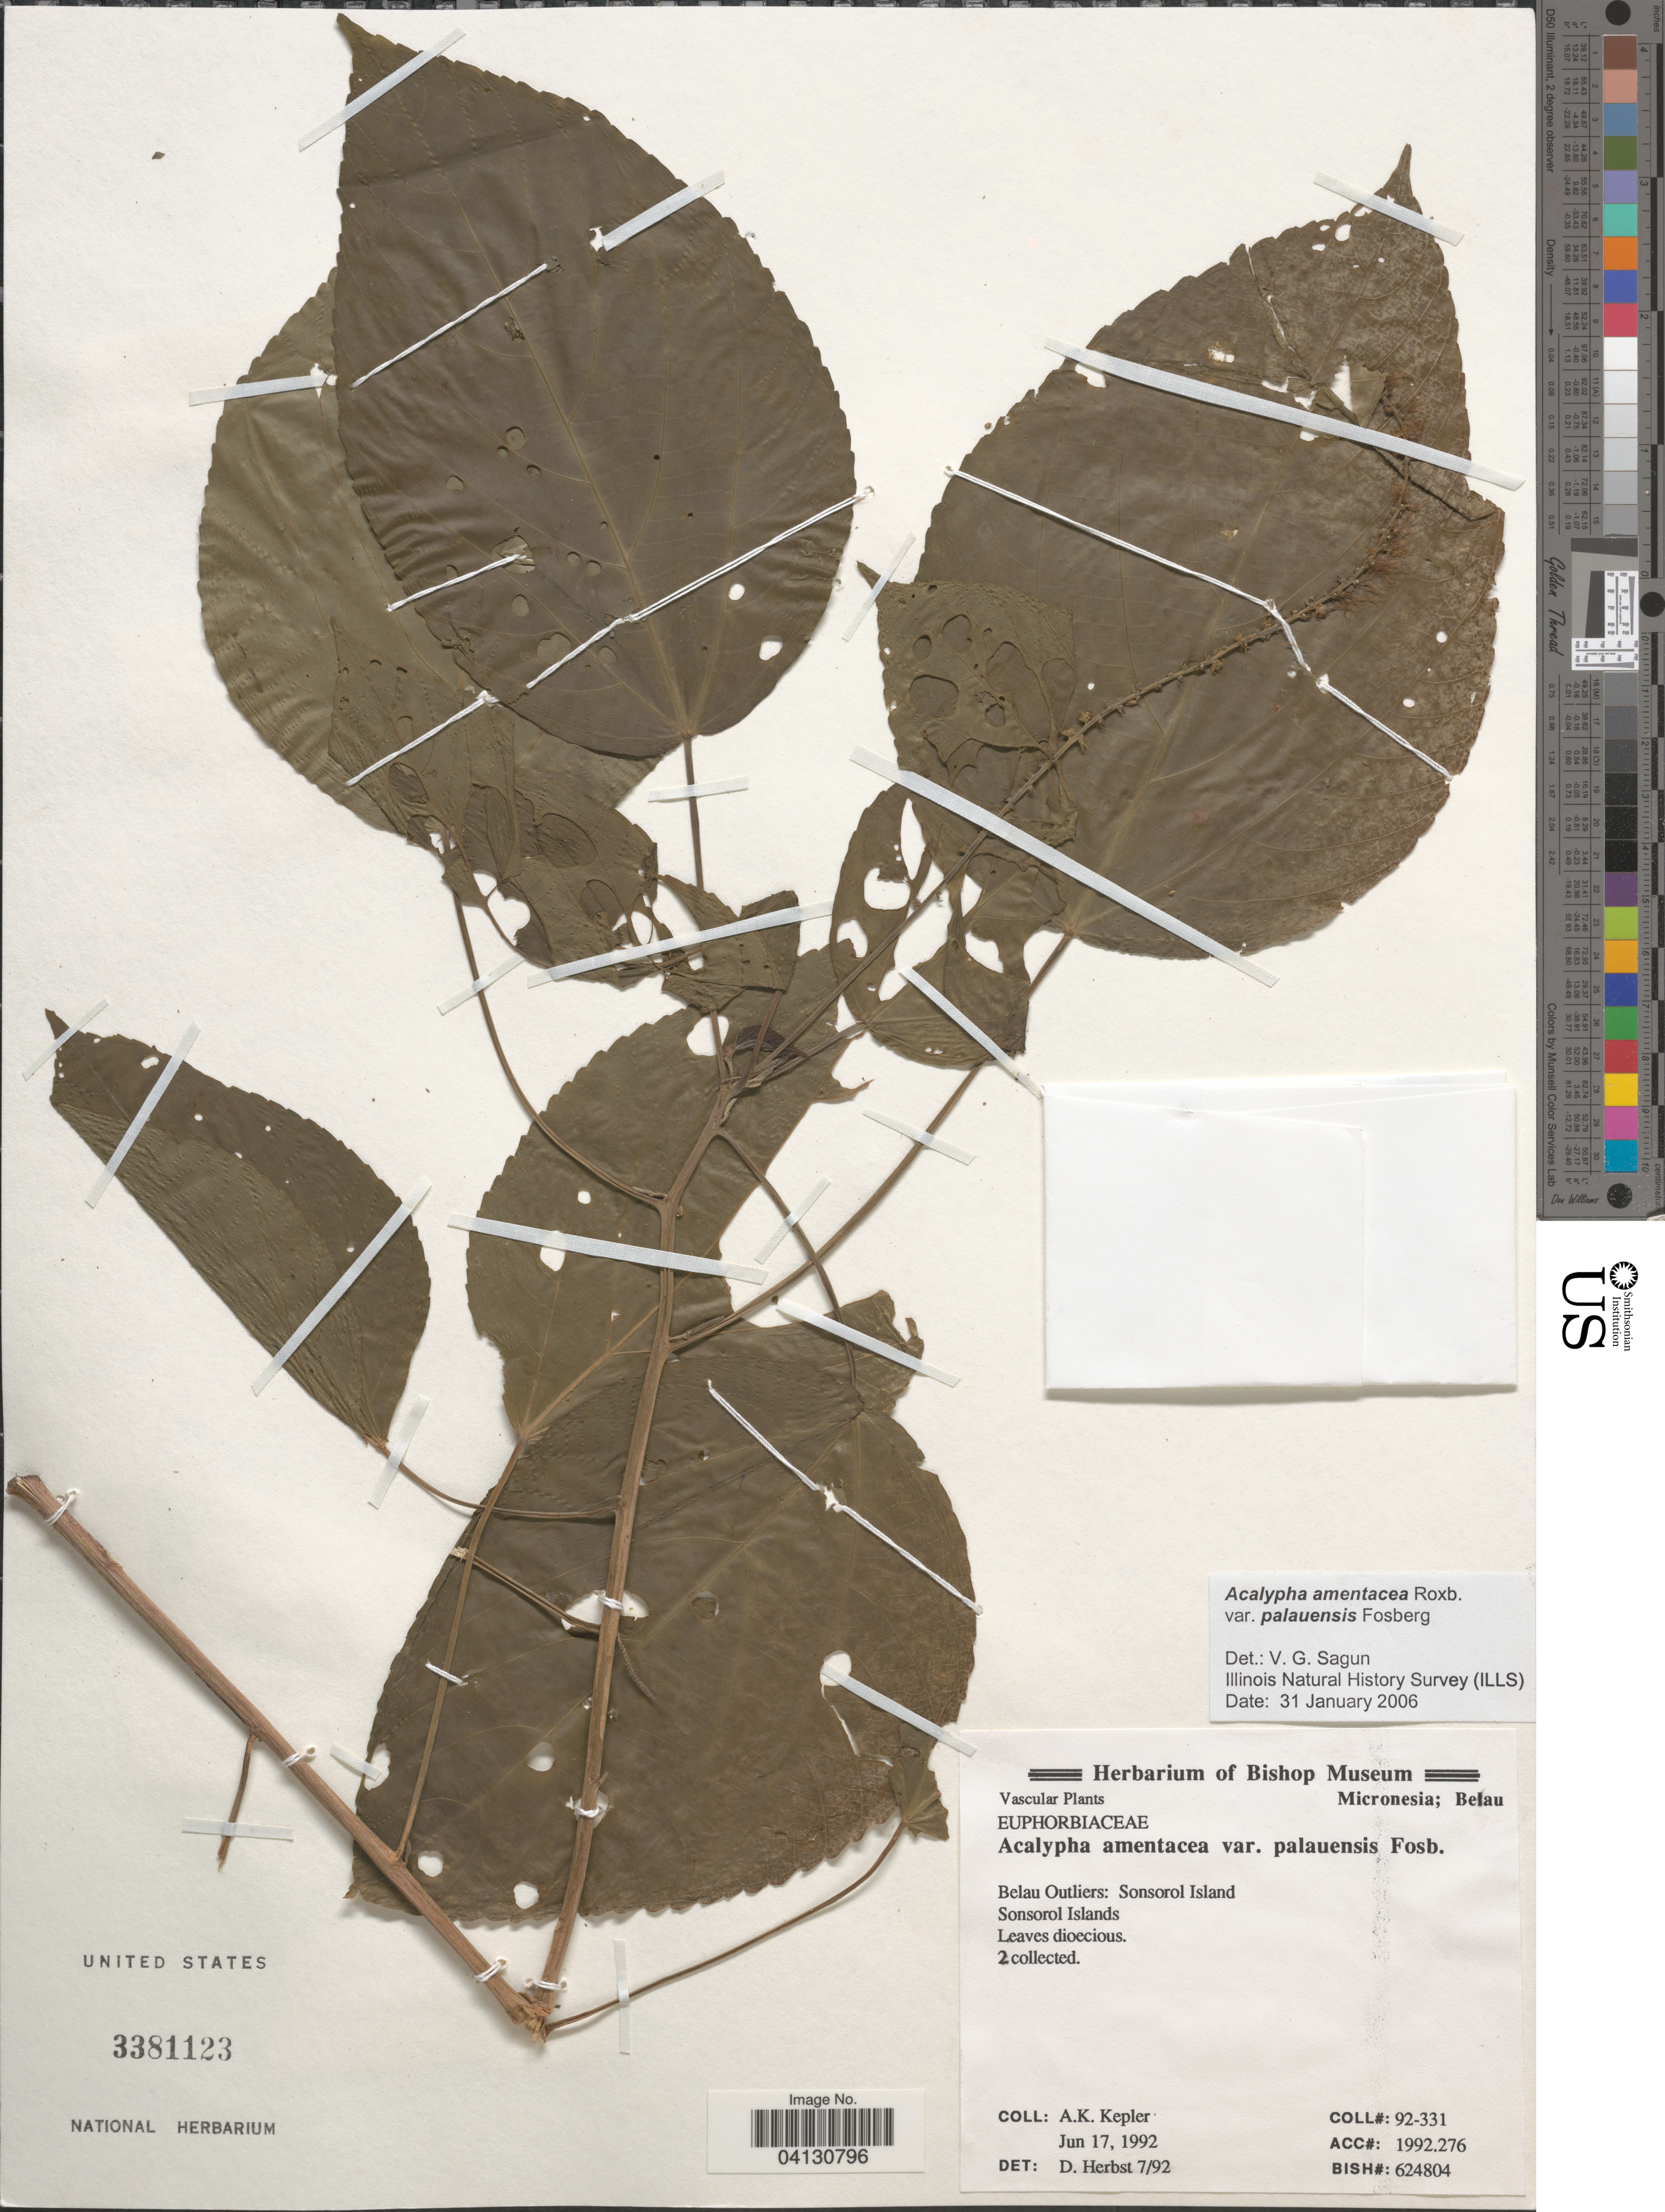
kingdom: Plantae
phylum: Tracheophyta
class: Magnoliopsida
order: Malpighiales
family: Euphorbiaceae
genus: Acalypha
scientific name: Acalypha amentacea var. palauensis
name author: Fosberg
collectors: A. K. Kepler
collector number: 92-331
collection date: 1992-06-17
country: Palau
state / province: Belau Outliers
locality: Micronesia. Sonsorol Island. Sonsorol Islands.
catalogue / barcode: US 3381123